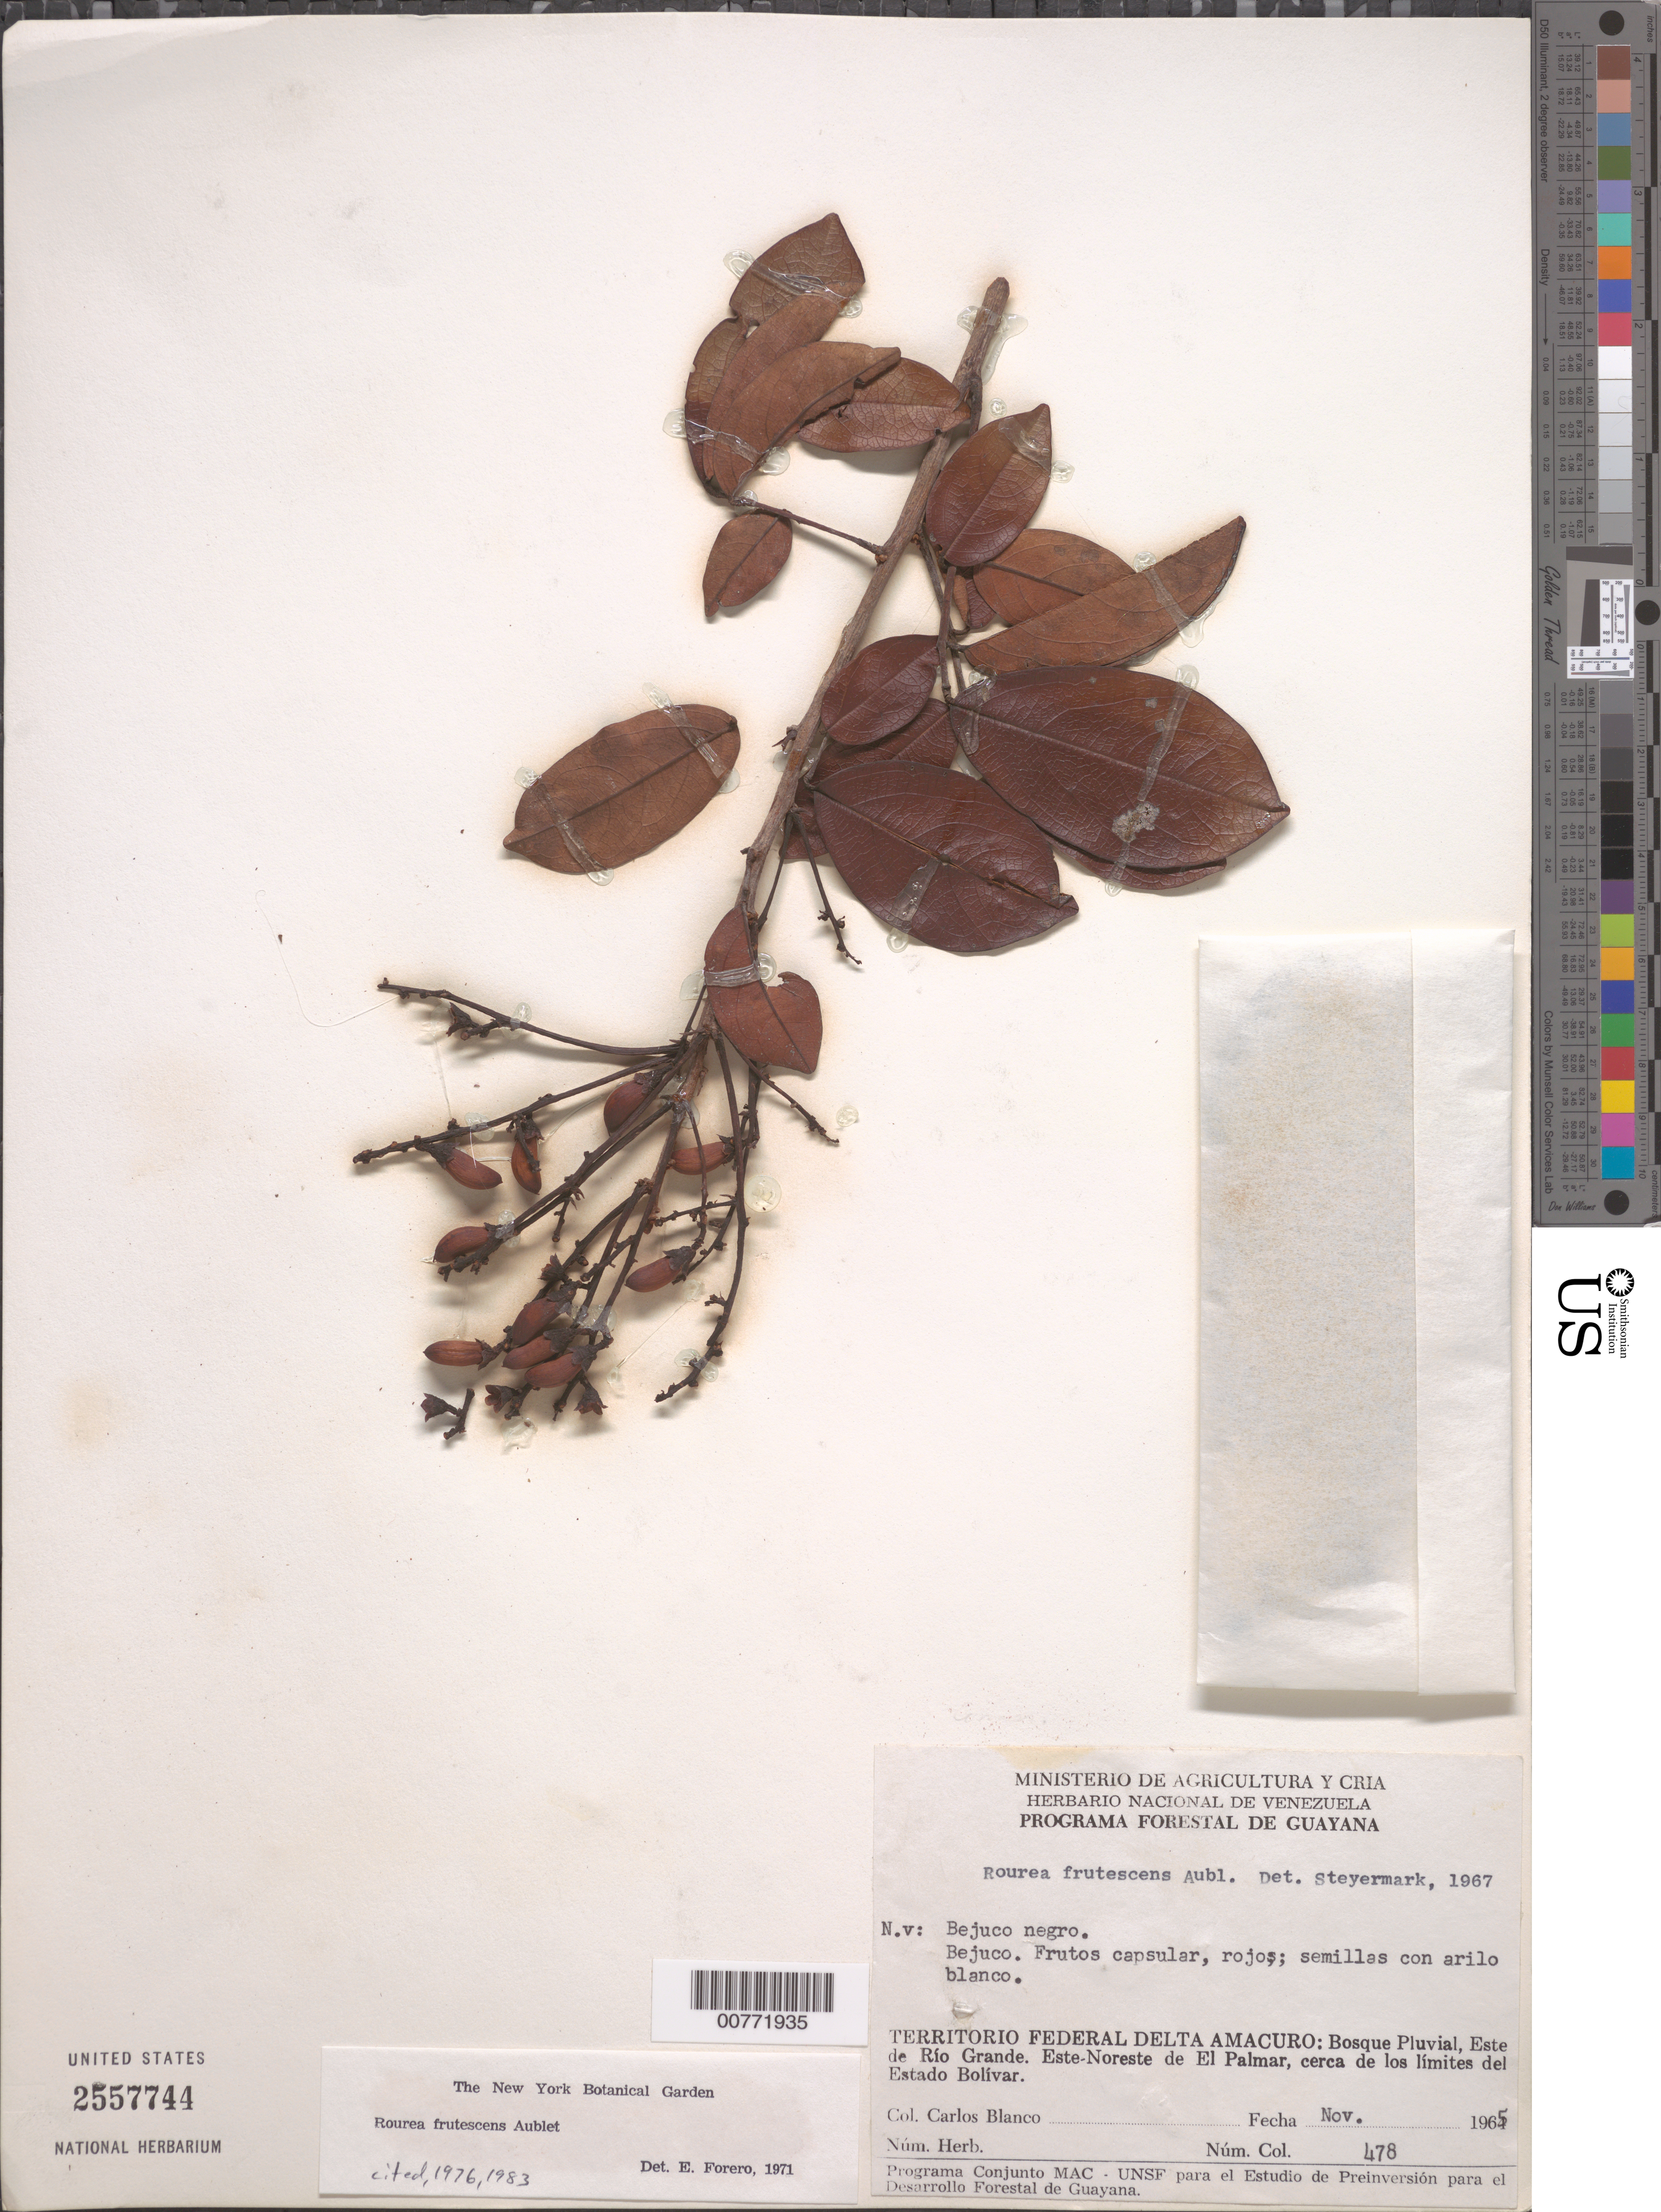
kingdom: Plantae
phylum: Tracheophyta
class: Magnoliopsida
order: Oxalidales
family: Connaraceae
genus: Rourea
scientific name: Rourea frutescens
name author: Aubl.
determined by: Forero, E.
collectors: C. A. Blanco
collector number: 478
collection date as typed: Nov-65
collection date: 1965-11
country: Venezuela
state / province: Delta Amacuro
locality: Río Grande, Este de; Este-Noreste de El Palmar, cerca de los limites del Estado Bolívar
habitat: Rainforest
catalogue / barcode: US 2557744